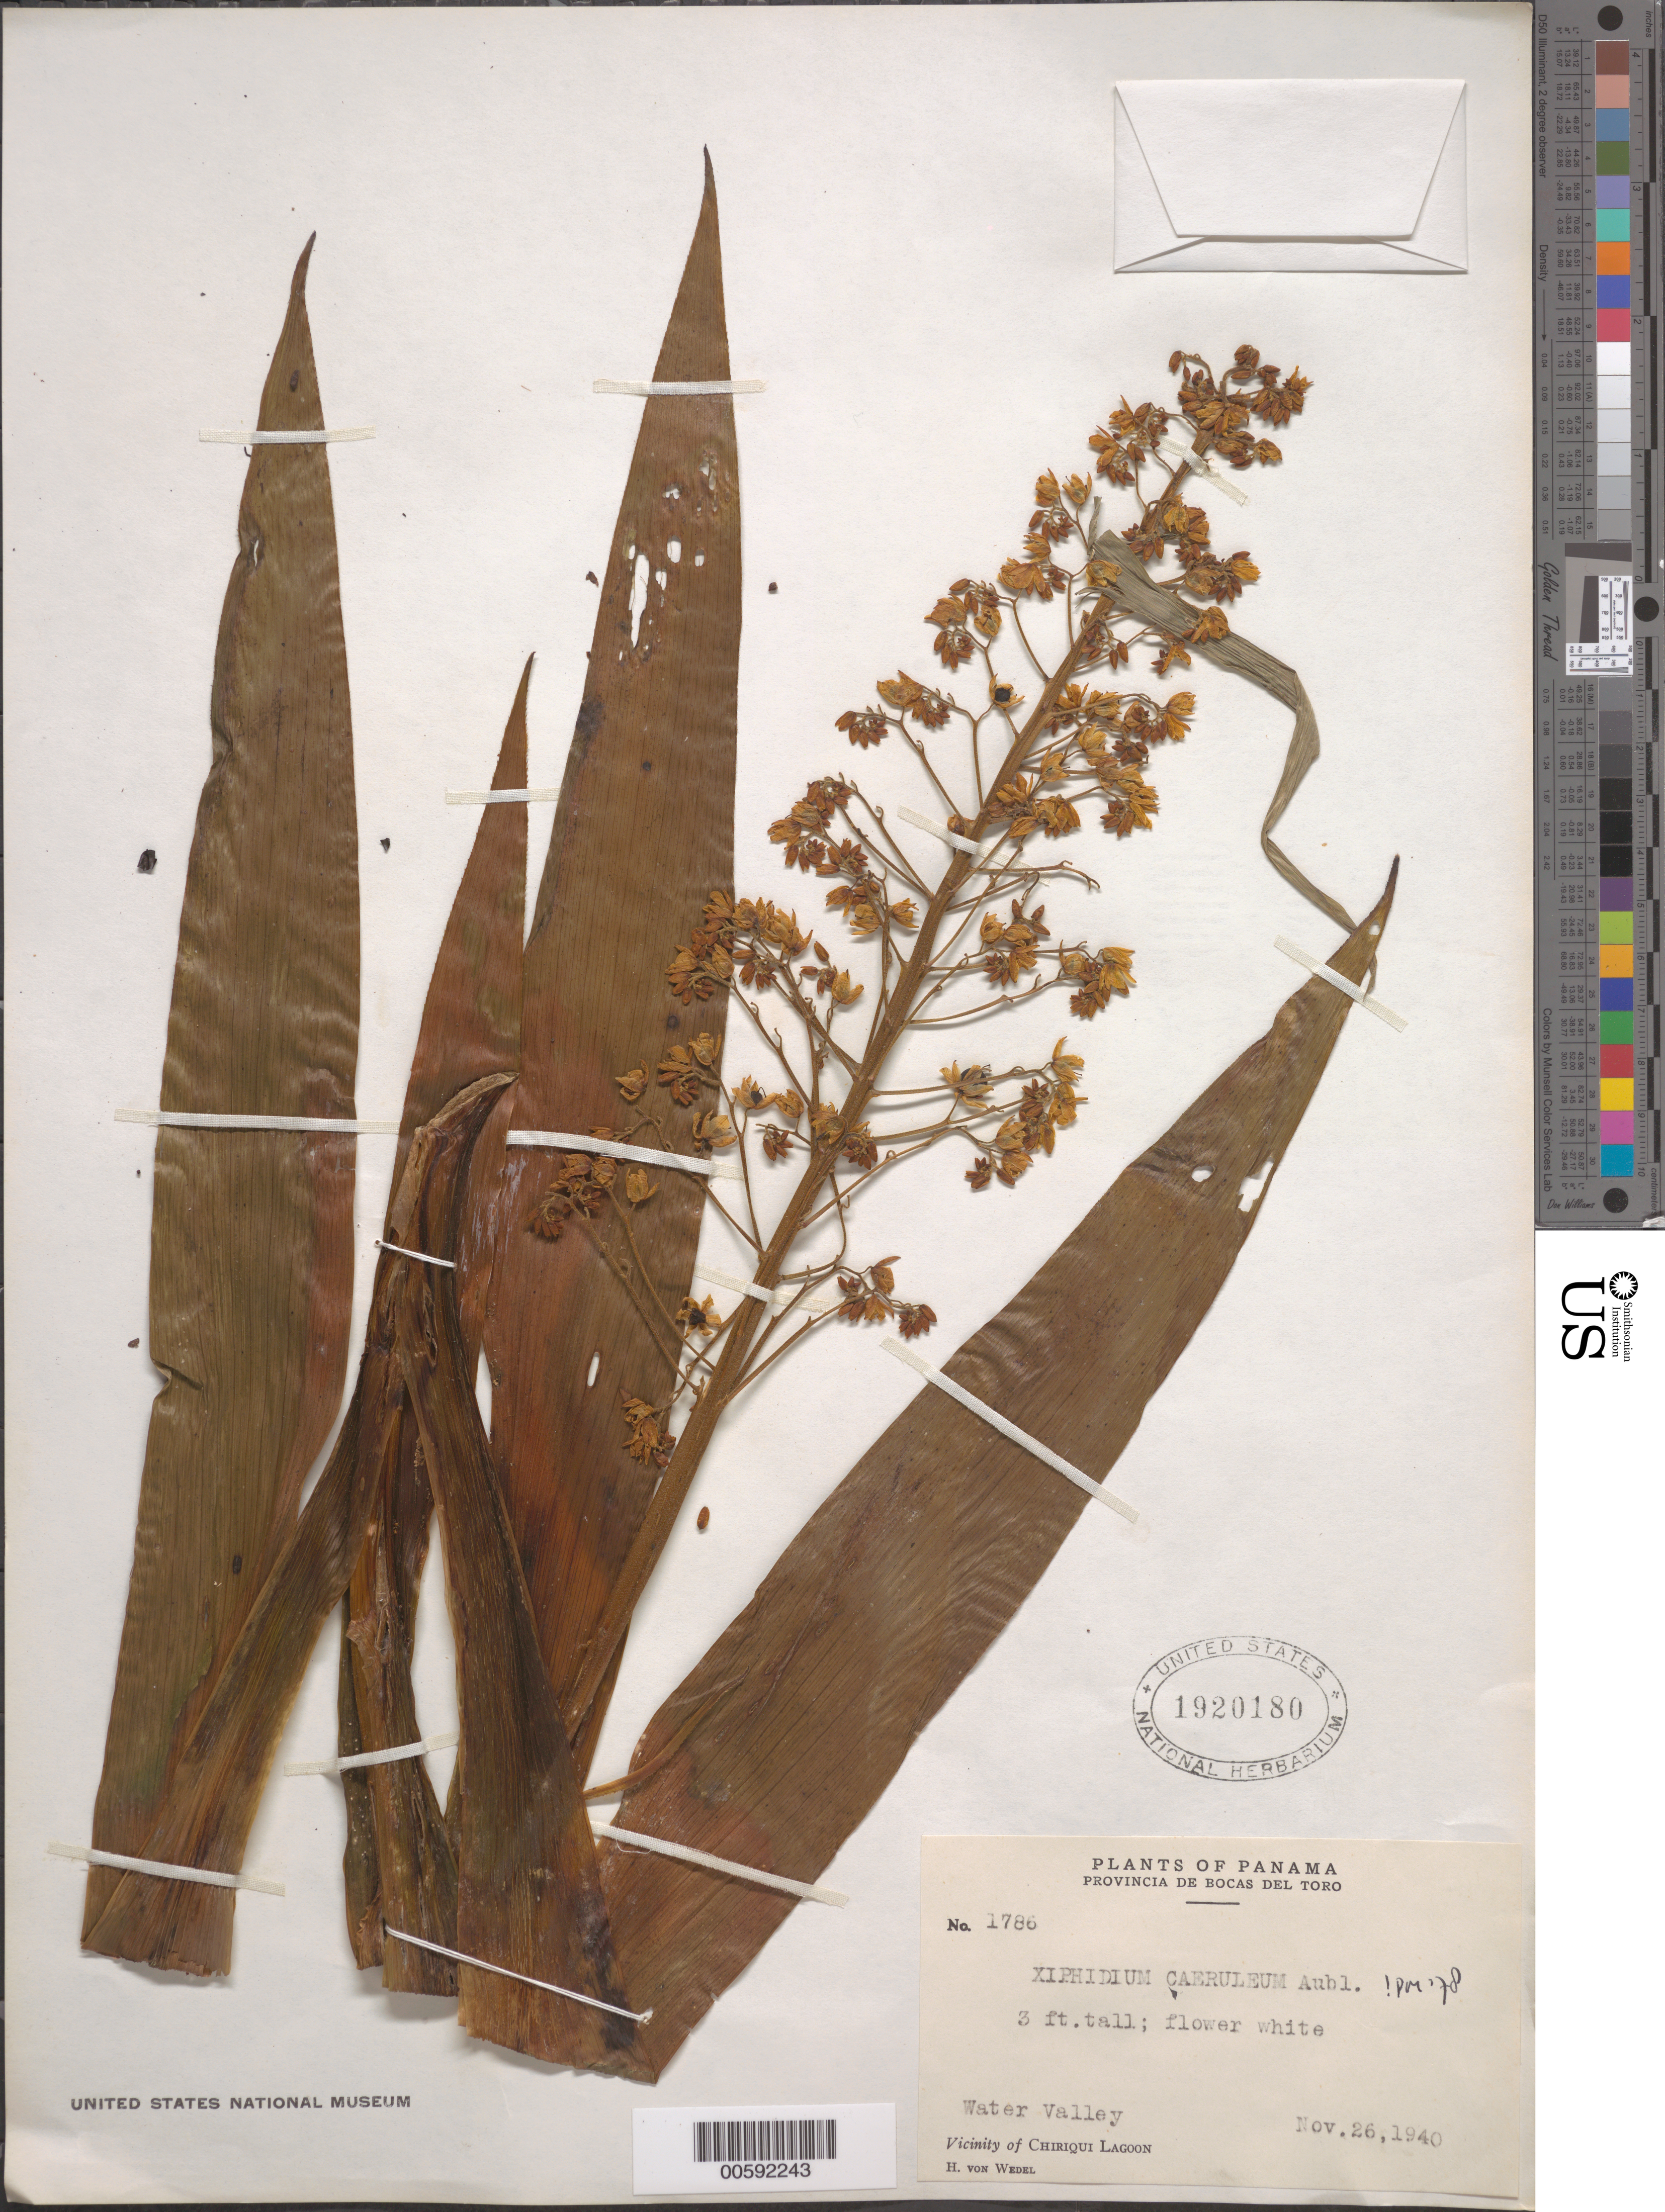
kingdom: Plantae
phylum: Tracheophyta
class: Liliopsida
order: Commelinales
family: Haemodoraceae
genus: Xiphidium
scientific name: Xiphidium caeruleum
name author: Aubl.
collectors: H. von Wedel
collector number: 1786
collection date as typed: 26 Nov 1940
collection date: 1940-11-26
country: Panama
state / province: Bocas del Toro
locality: Chiriqui Lagoon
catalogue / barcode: US 1920180